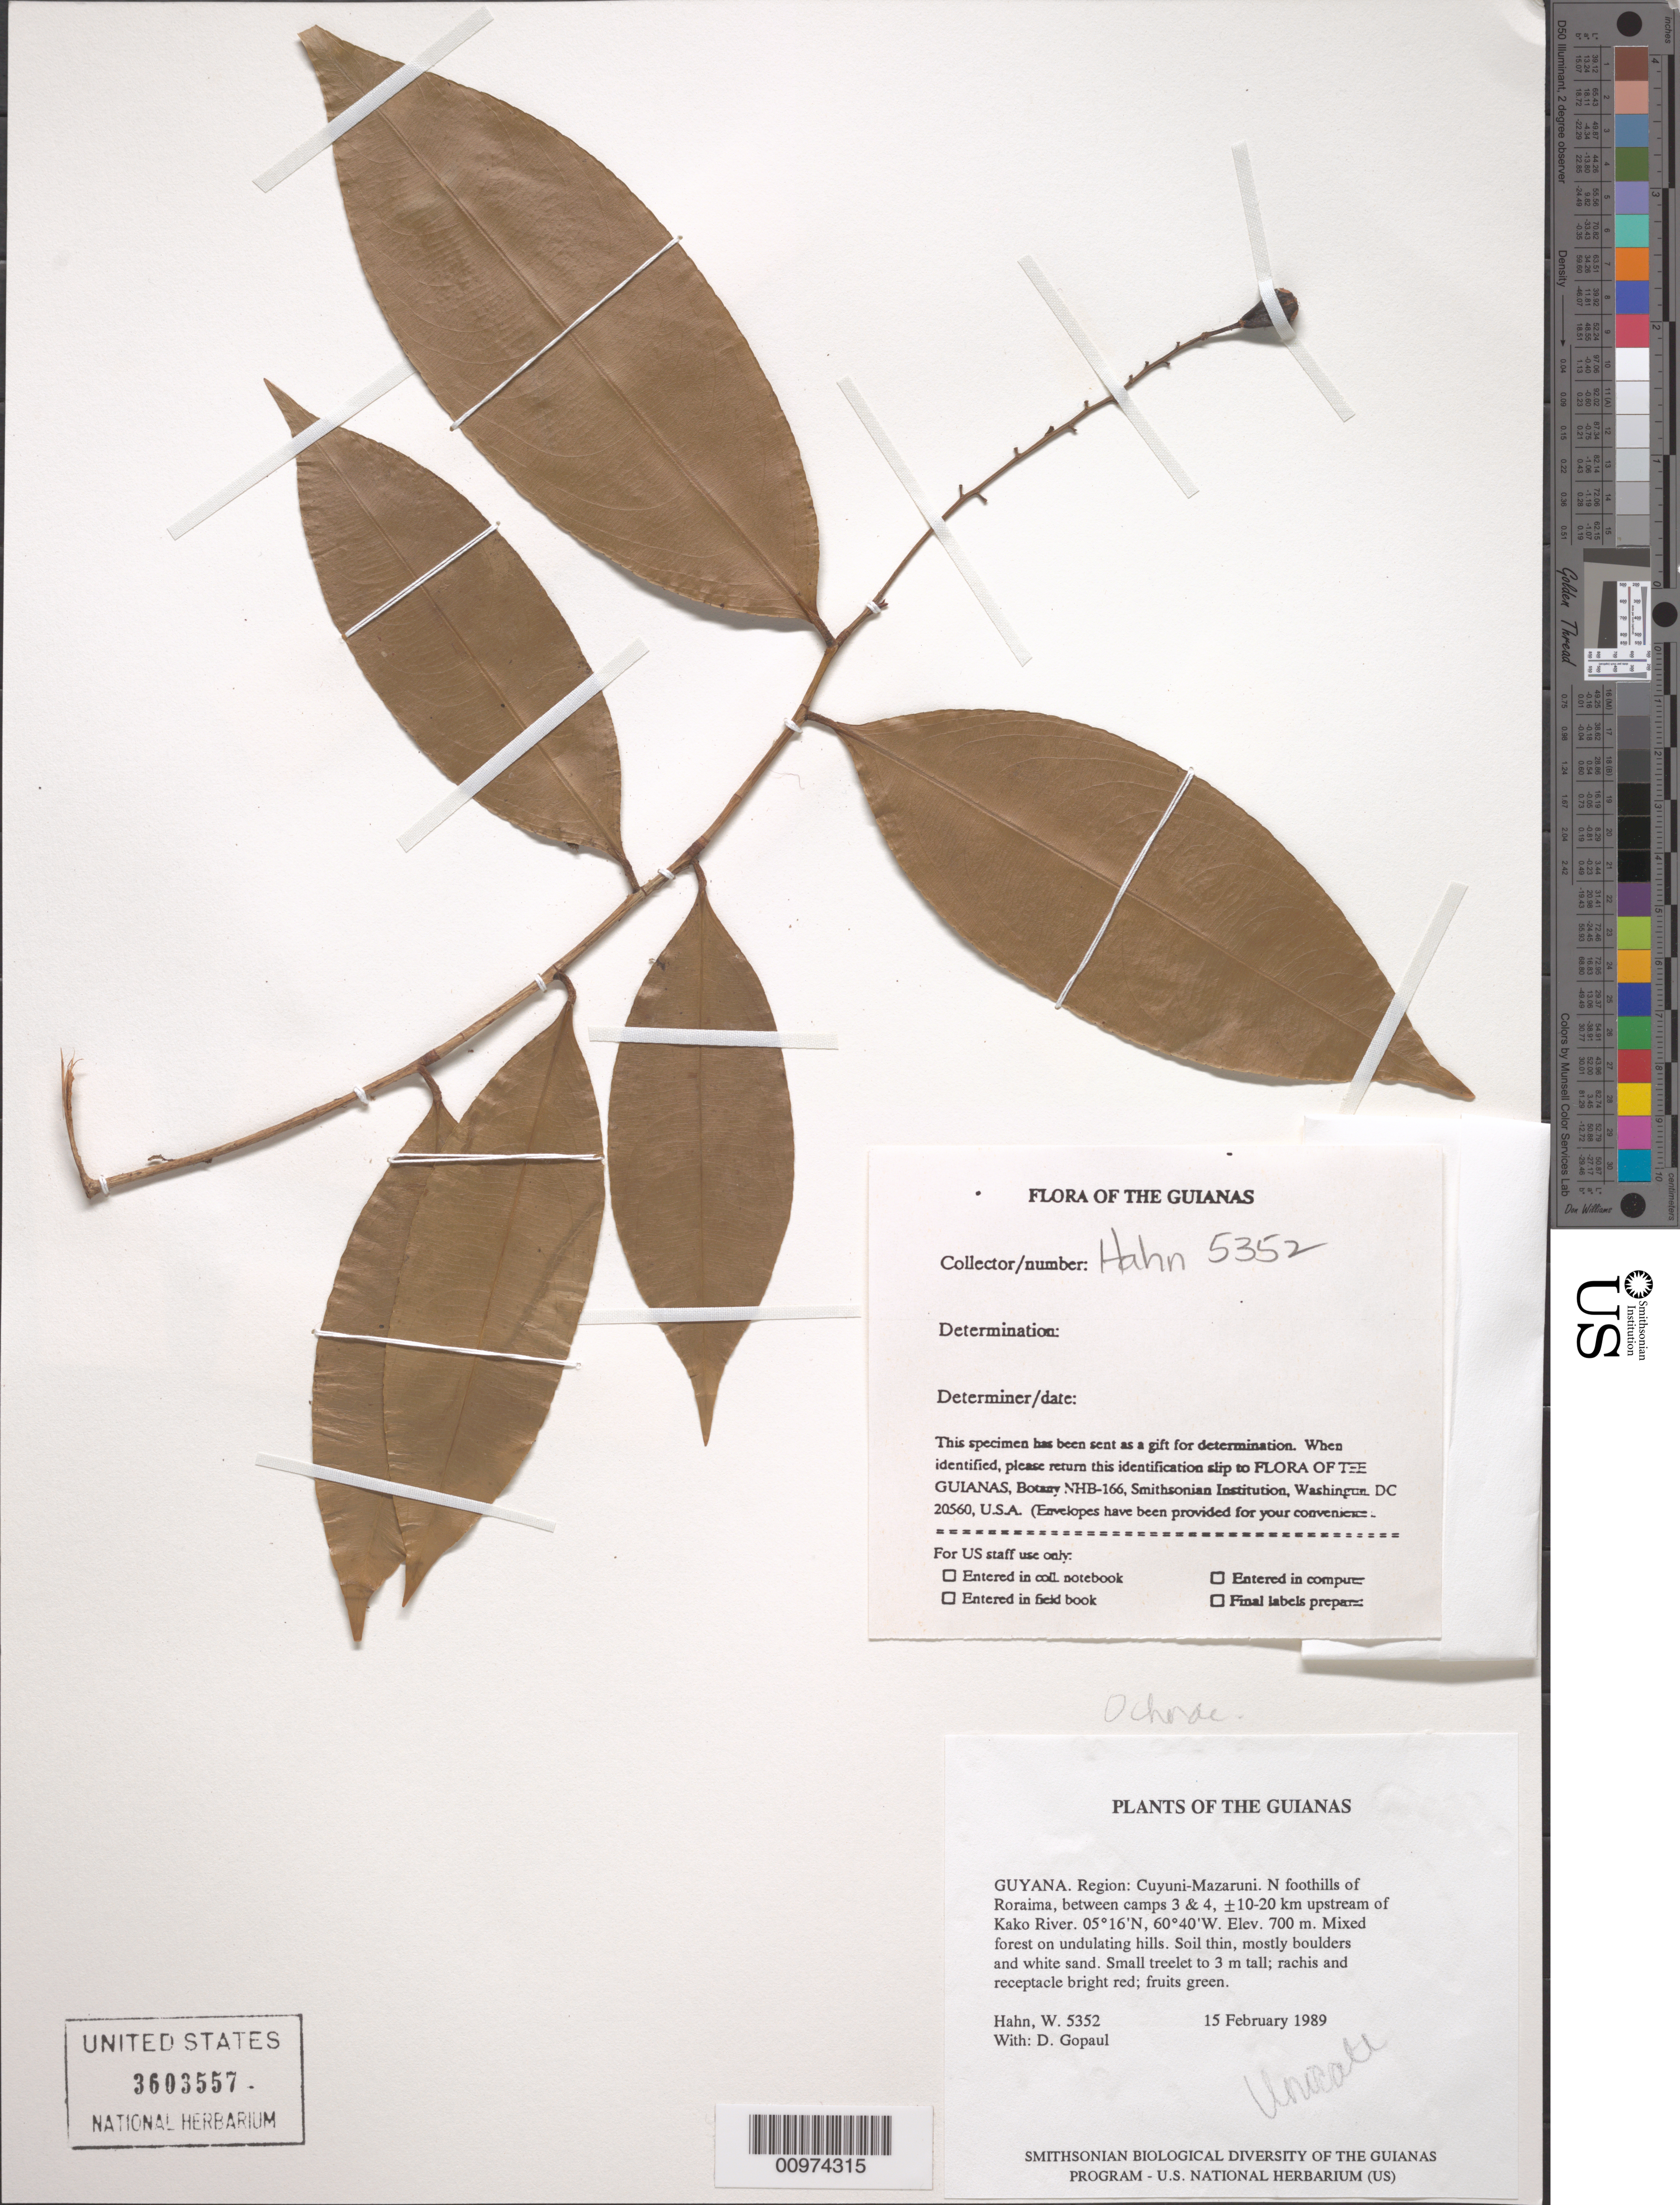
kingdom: Plantae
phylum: Tracheophyta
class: Magnoliopsida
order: Malpighiales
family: Ochnaceae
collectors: W. Hahn & D. Gopaul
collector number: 5352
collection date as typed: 15 February 1989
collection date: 1989-02-15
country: Guyana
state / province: Cuyuni-Mazaruni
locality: N foothills of Roraima, between camps 3 & 4, ±10-20 km upstream of Kako River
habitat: Mixed forest on undulating hills. Soil thin, mostly boulders and white sand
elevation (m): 700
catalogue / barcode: US 3603557